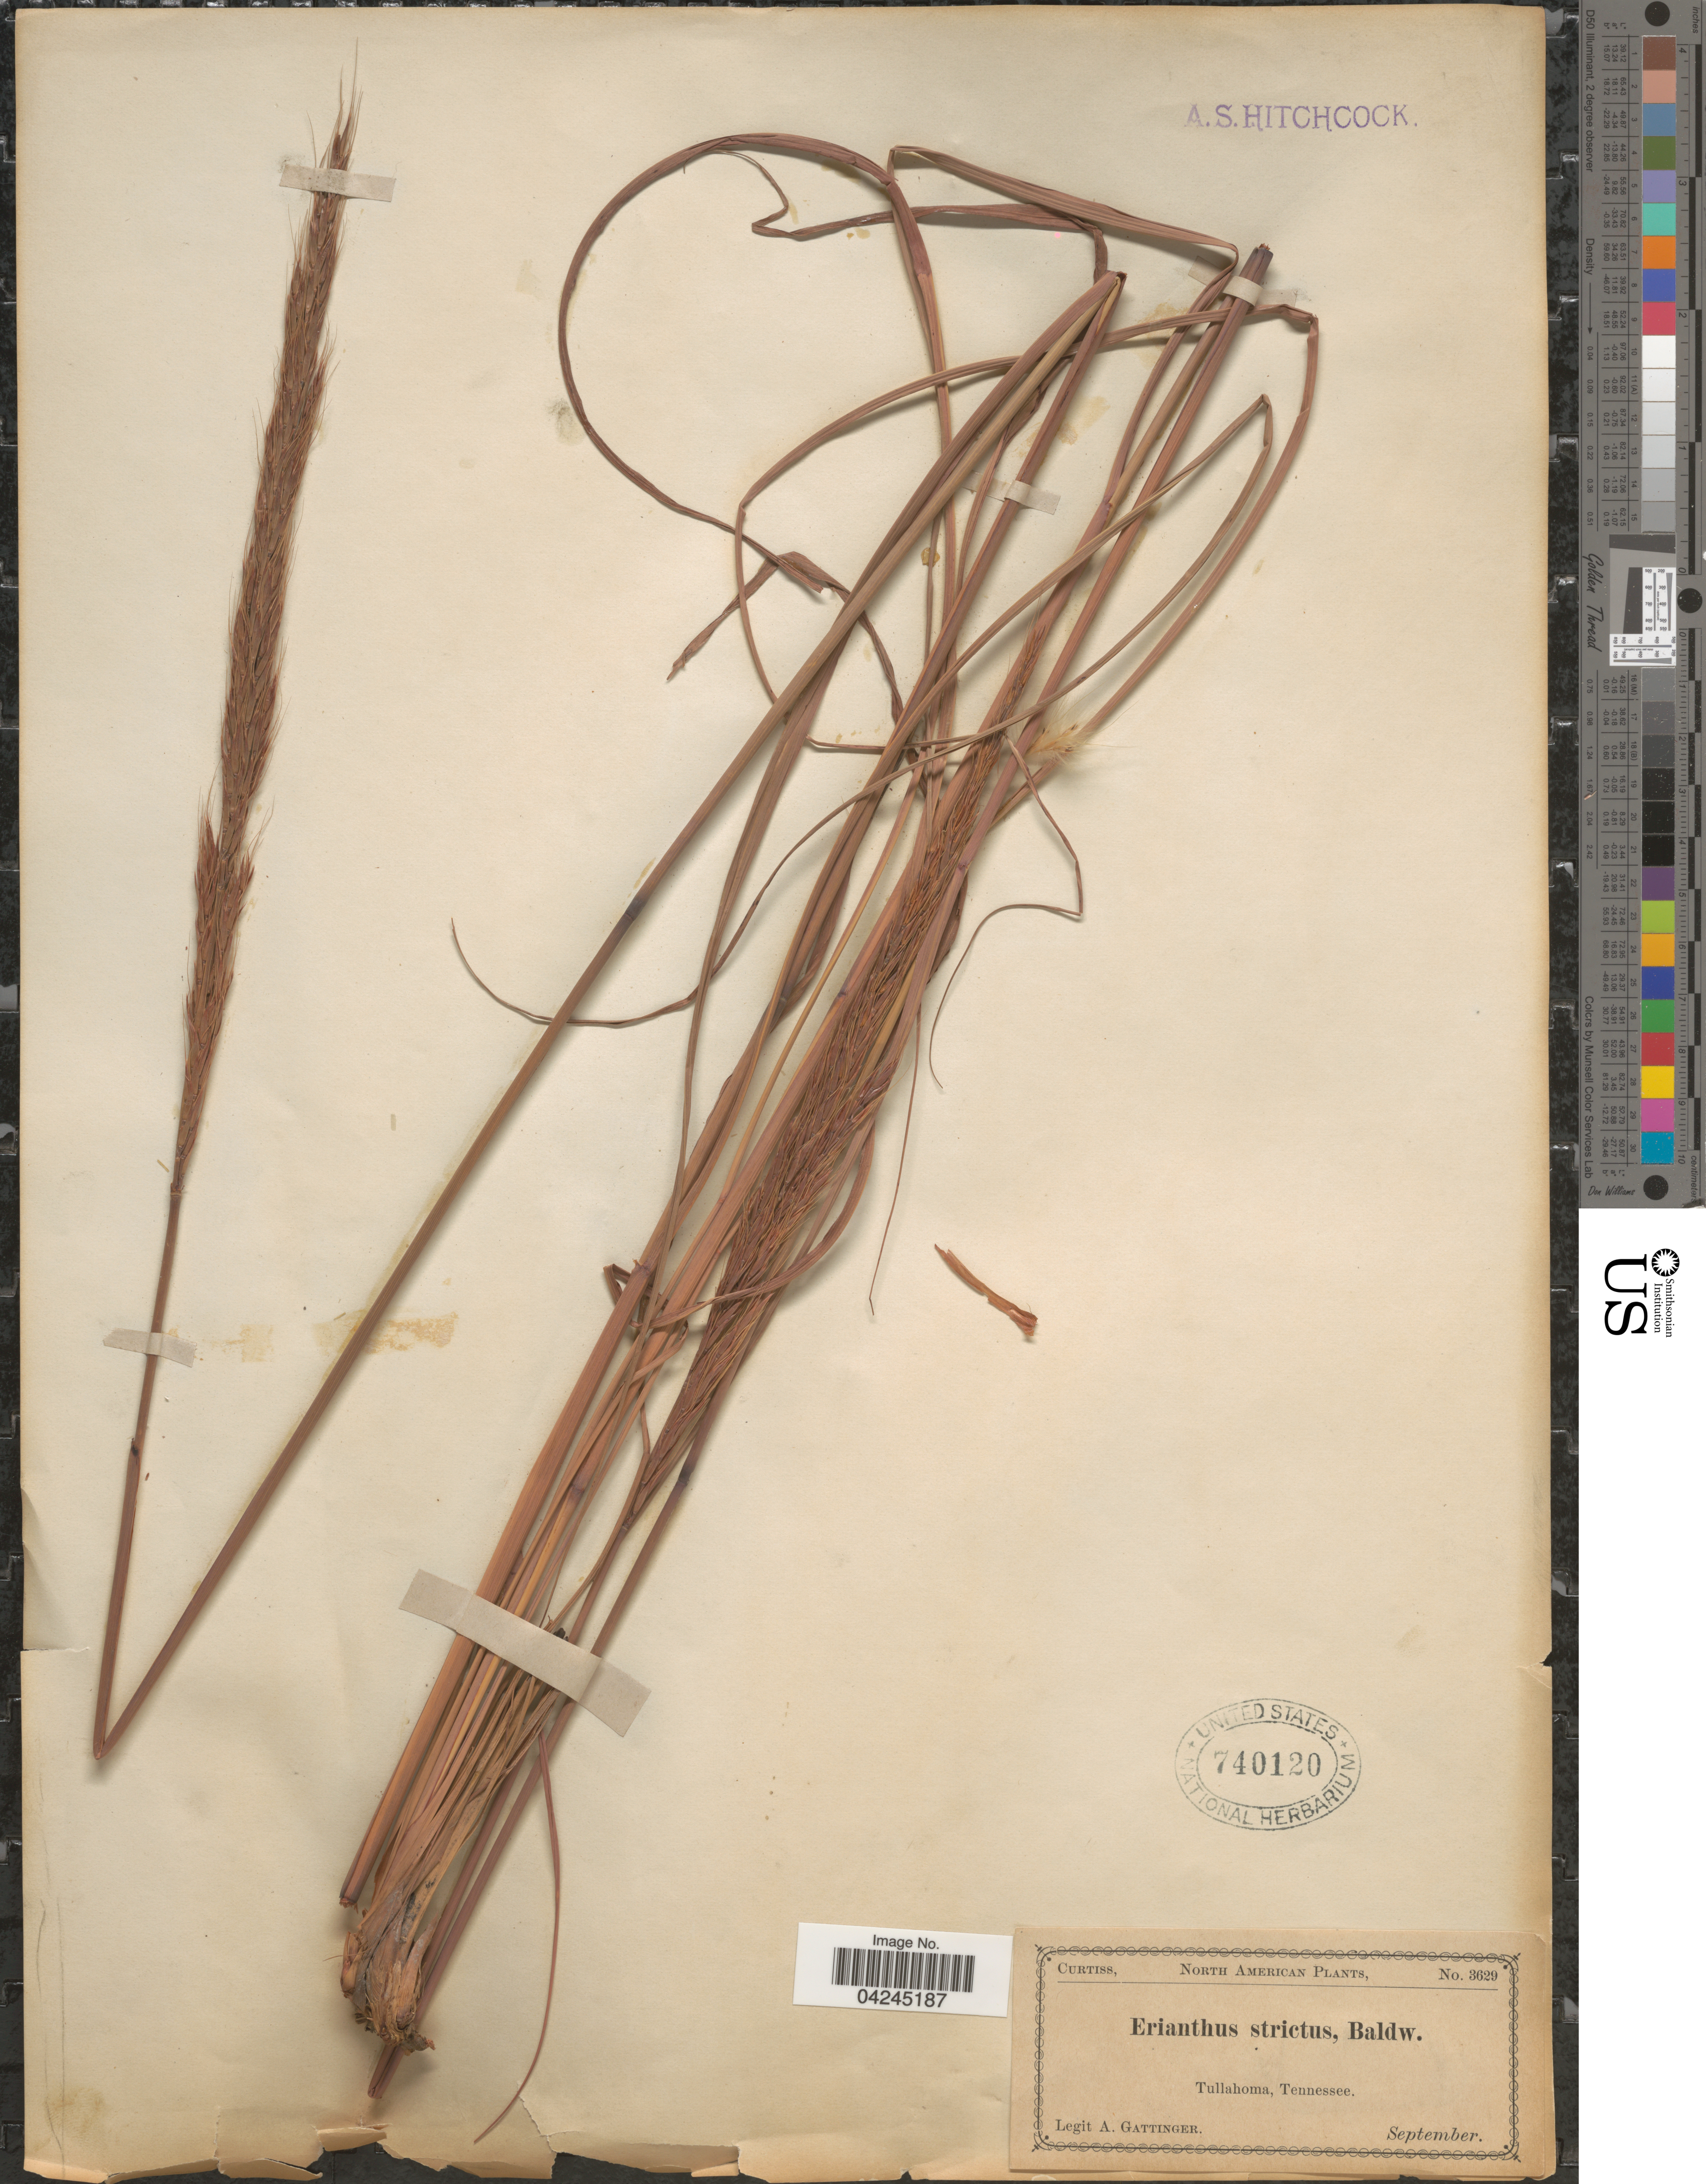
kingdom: Plantae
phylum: Tracheophyta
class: Liliopsida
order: Poales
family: Poaceae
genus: Erianthus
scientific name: Erianthus strictus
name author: Baldwin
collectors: A. Gattinger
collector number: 3629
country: United States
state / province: Tennessee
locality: Tullahoma.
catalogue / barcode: US 740120